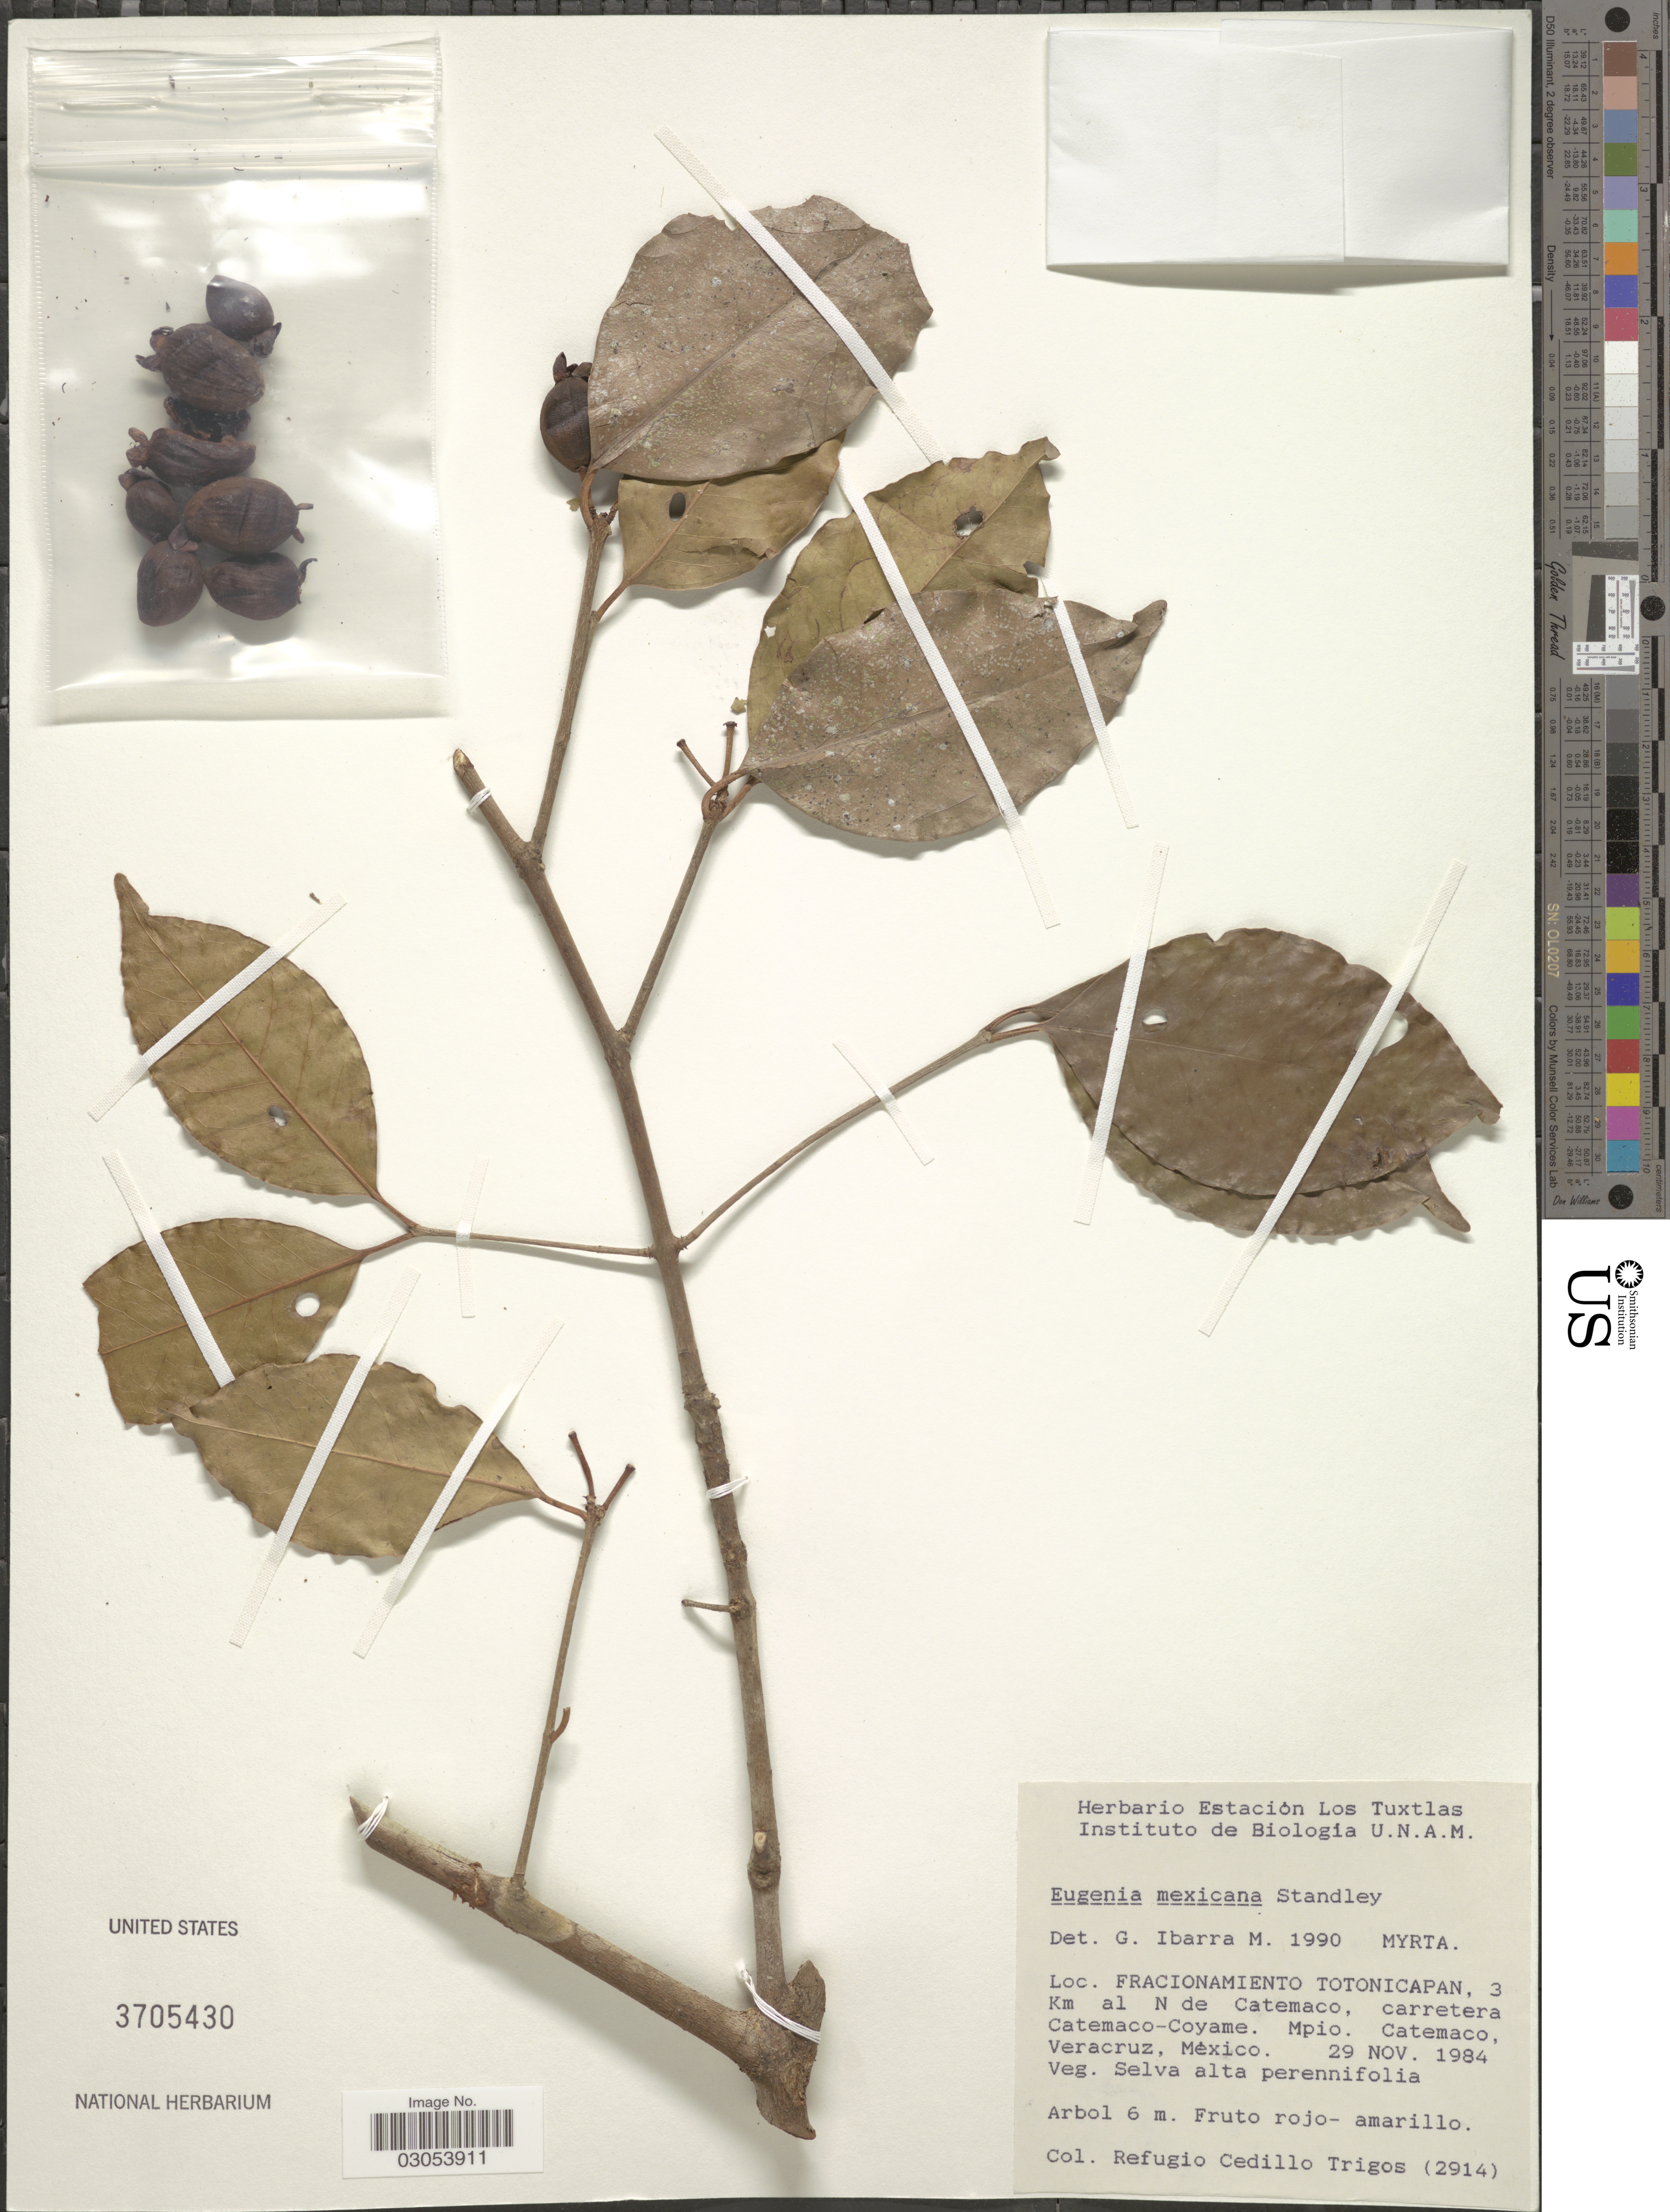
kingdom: Plantae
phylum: Tracheophyta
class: Magnoliopsida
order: Myrtales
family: Myrtaceae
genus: Eugenia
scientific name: Eugenia mexicana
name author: Steud.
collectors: R. CedilloT.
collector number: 2914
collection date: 1984-11-29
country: Mexico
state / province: Veracruz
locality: Fracionamiento Totonicapan, 3 Km al N de Catemaco, carretera Catemaco-Coyame. Mpio. Catemaco, Veracruz.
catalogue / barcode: US 3705430